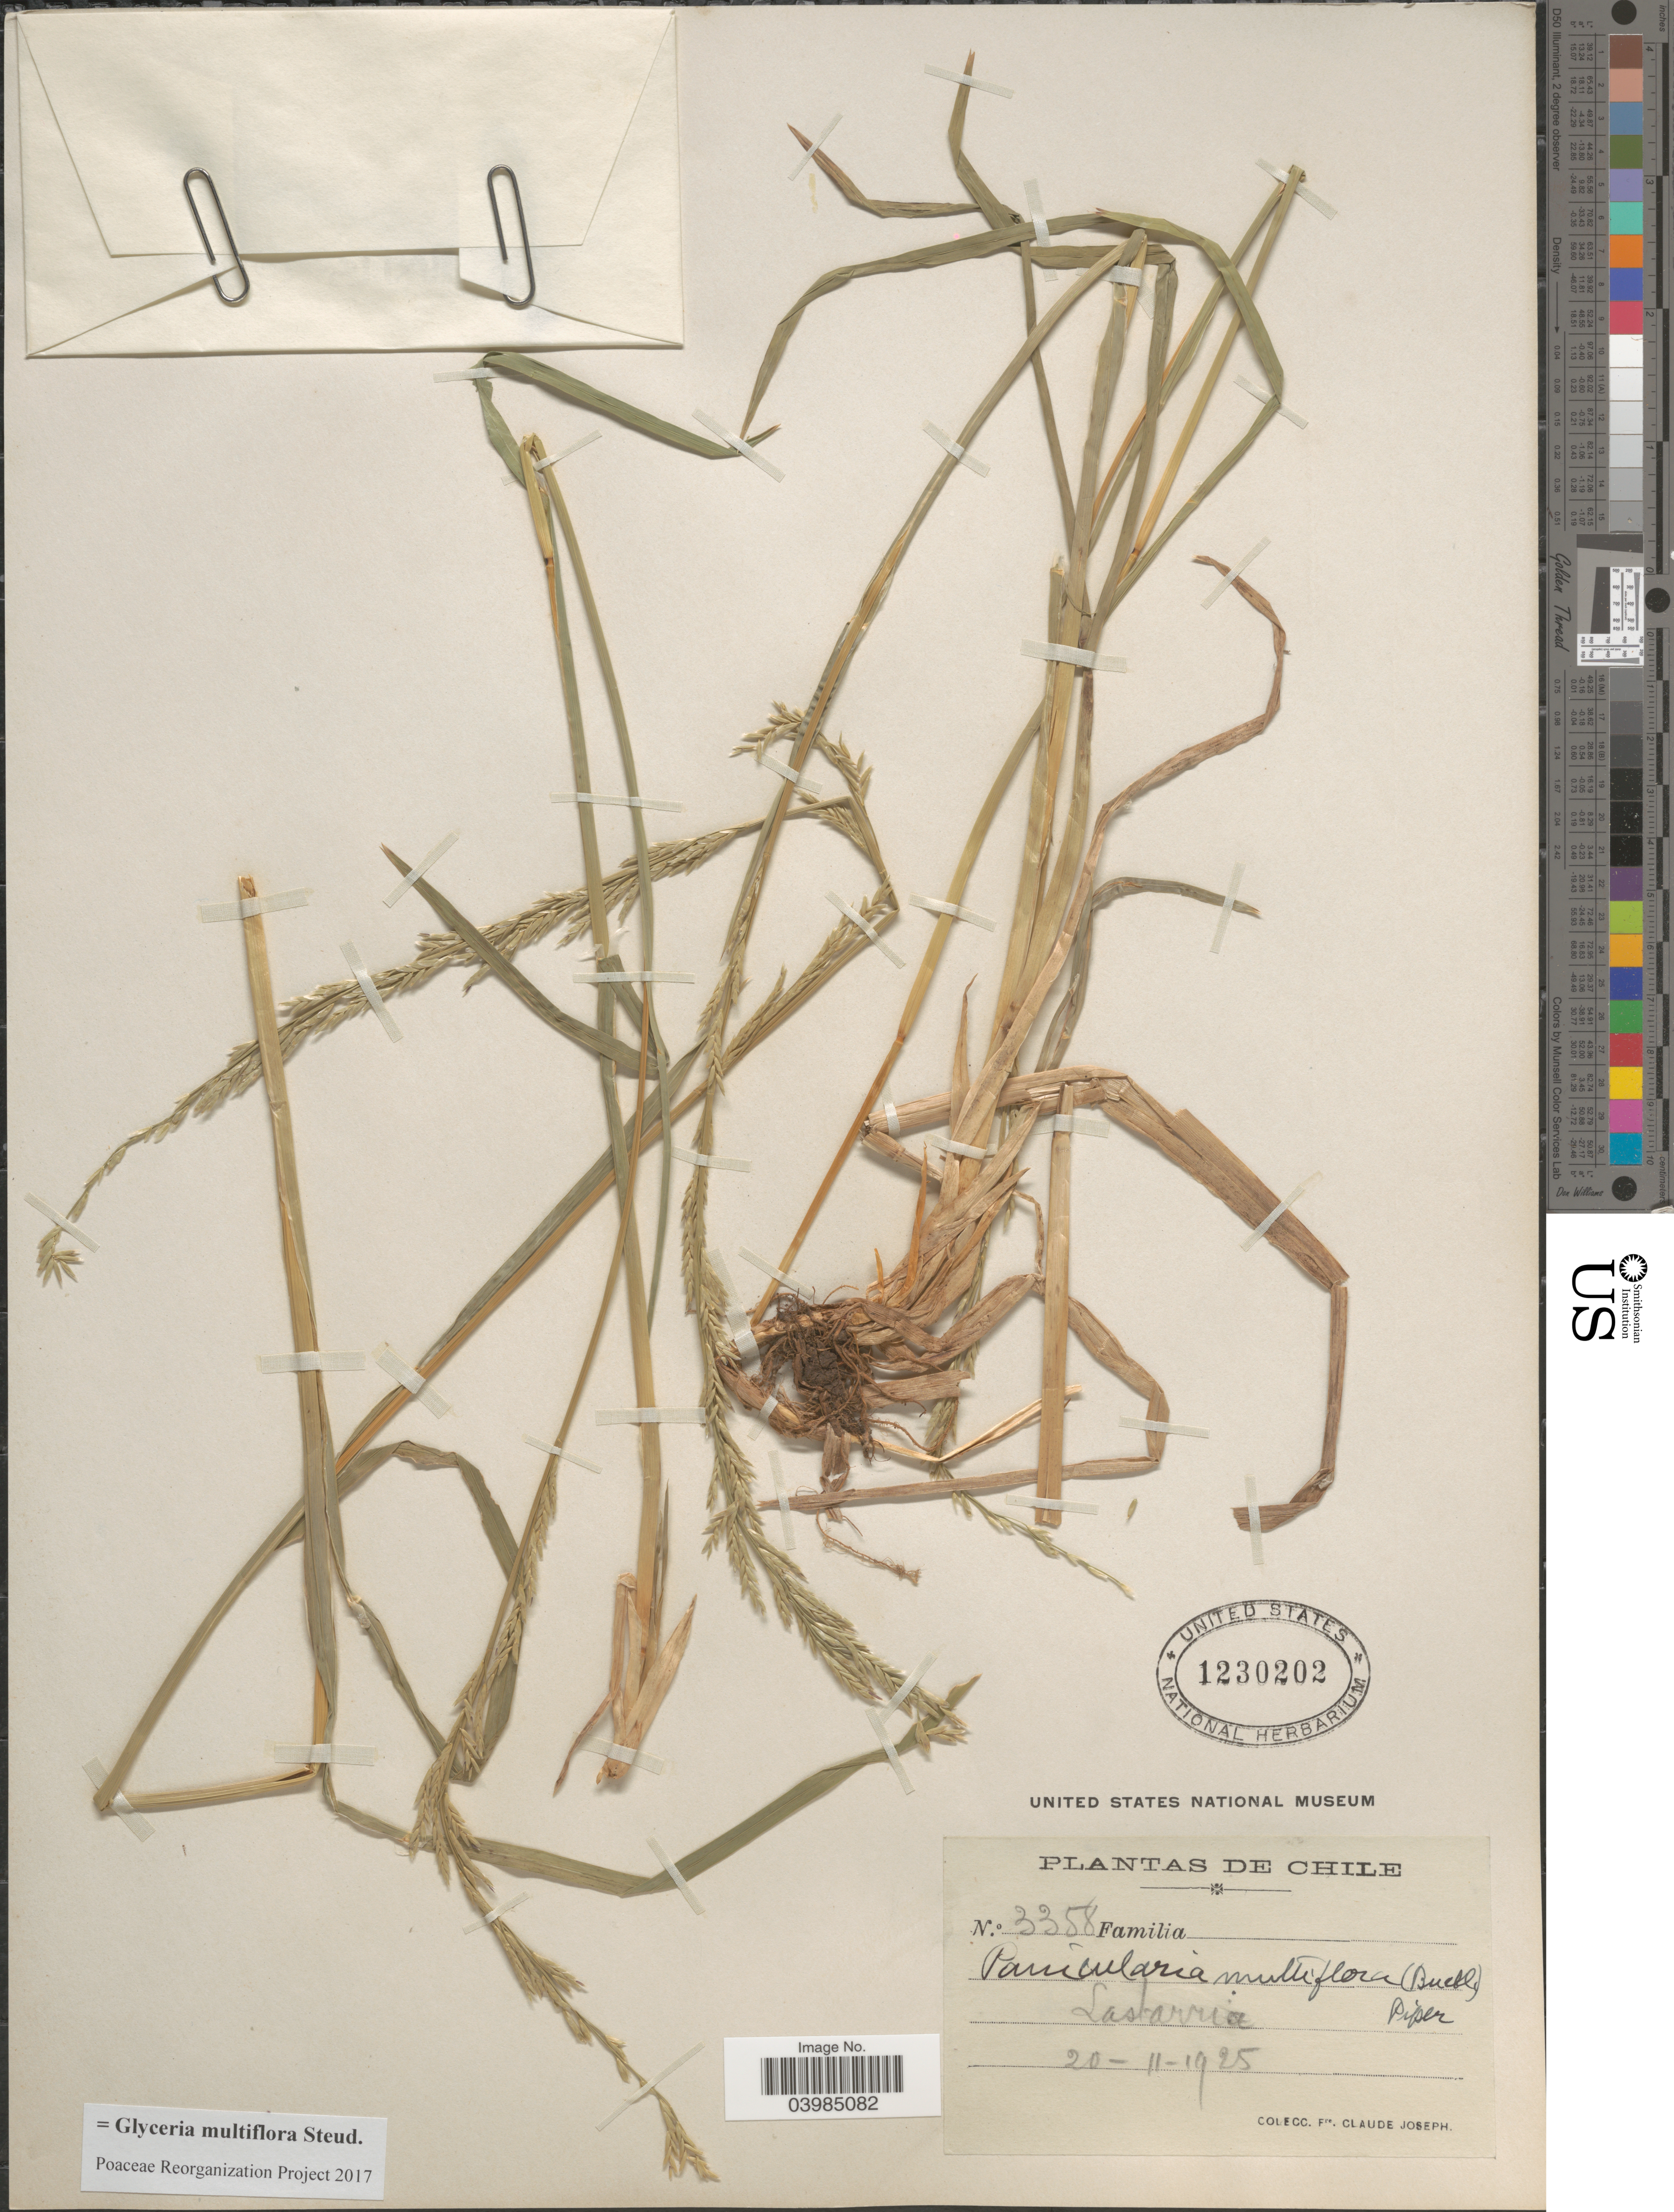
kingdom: Plantae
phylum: Tracheophyta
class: Liliopsida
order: Poales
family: Poaceae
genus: Glyceria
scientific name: Glyceria multiflora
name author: Steud.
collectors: Bro. Claude-Joseph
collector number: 3358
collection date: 1925-11-20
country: Chile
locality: Lastarria.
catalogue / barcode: US 1230202